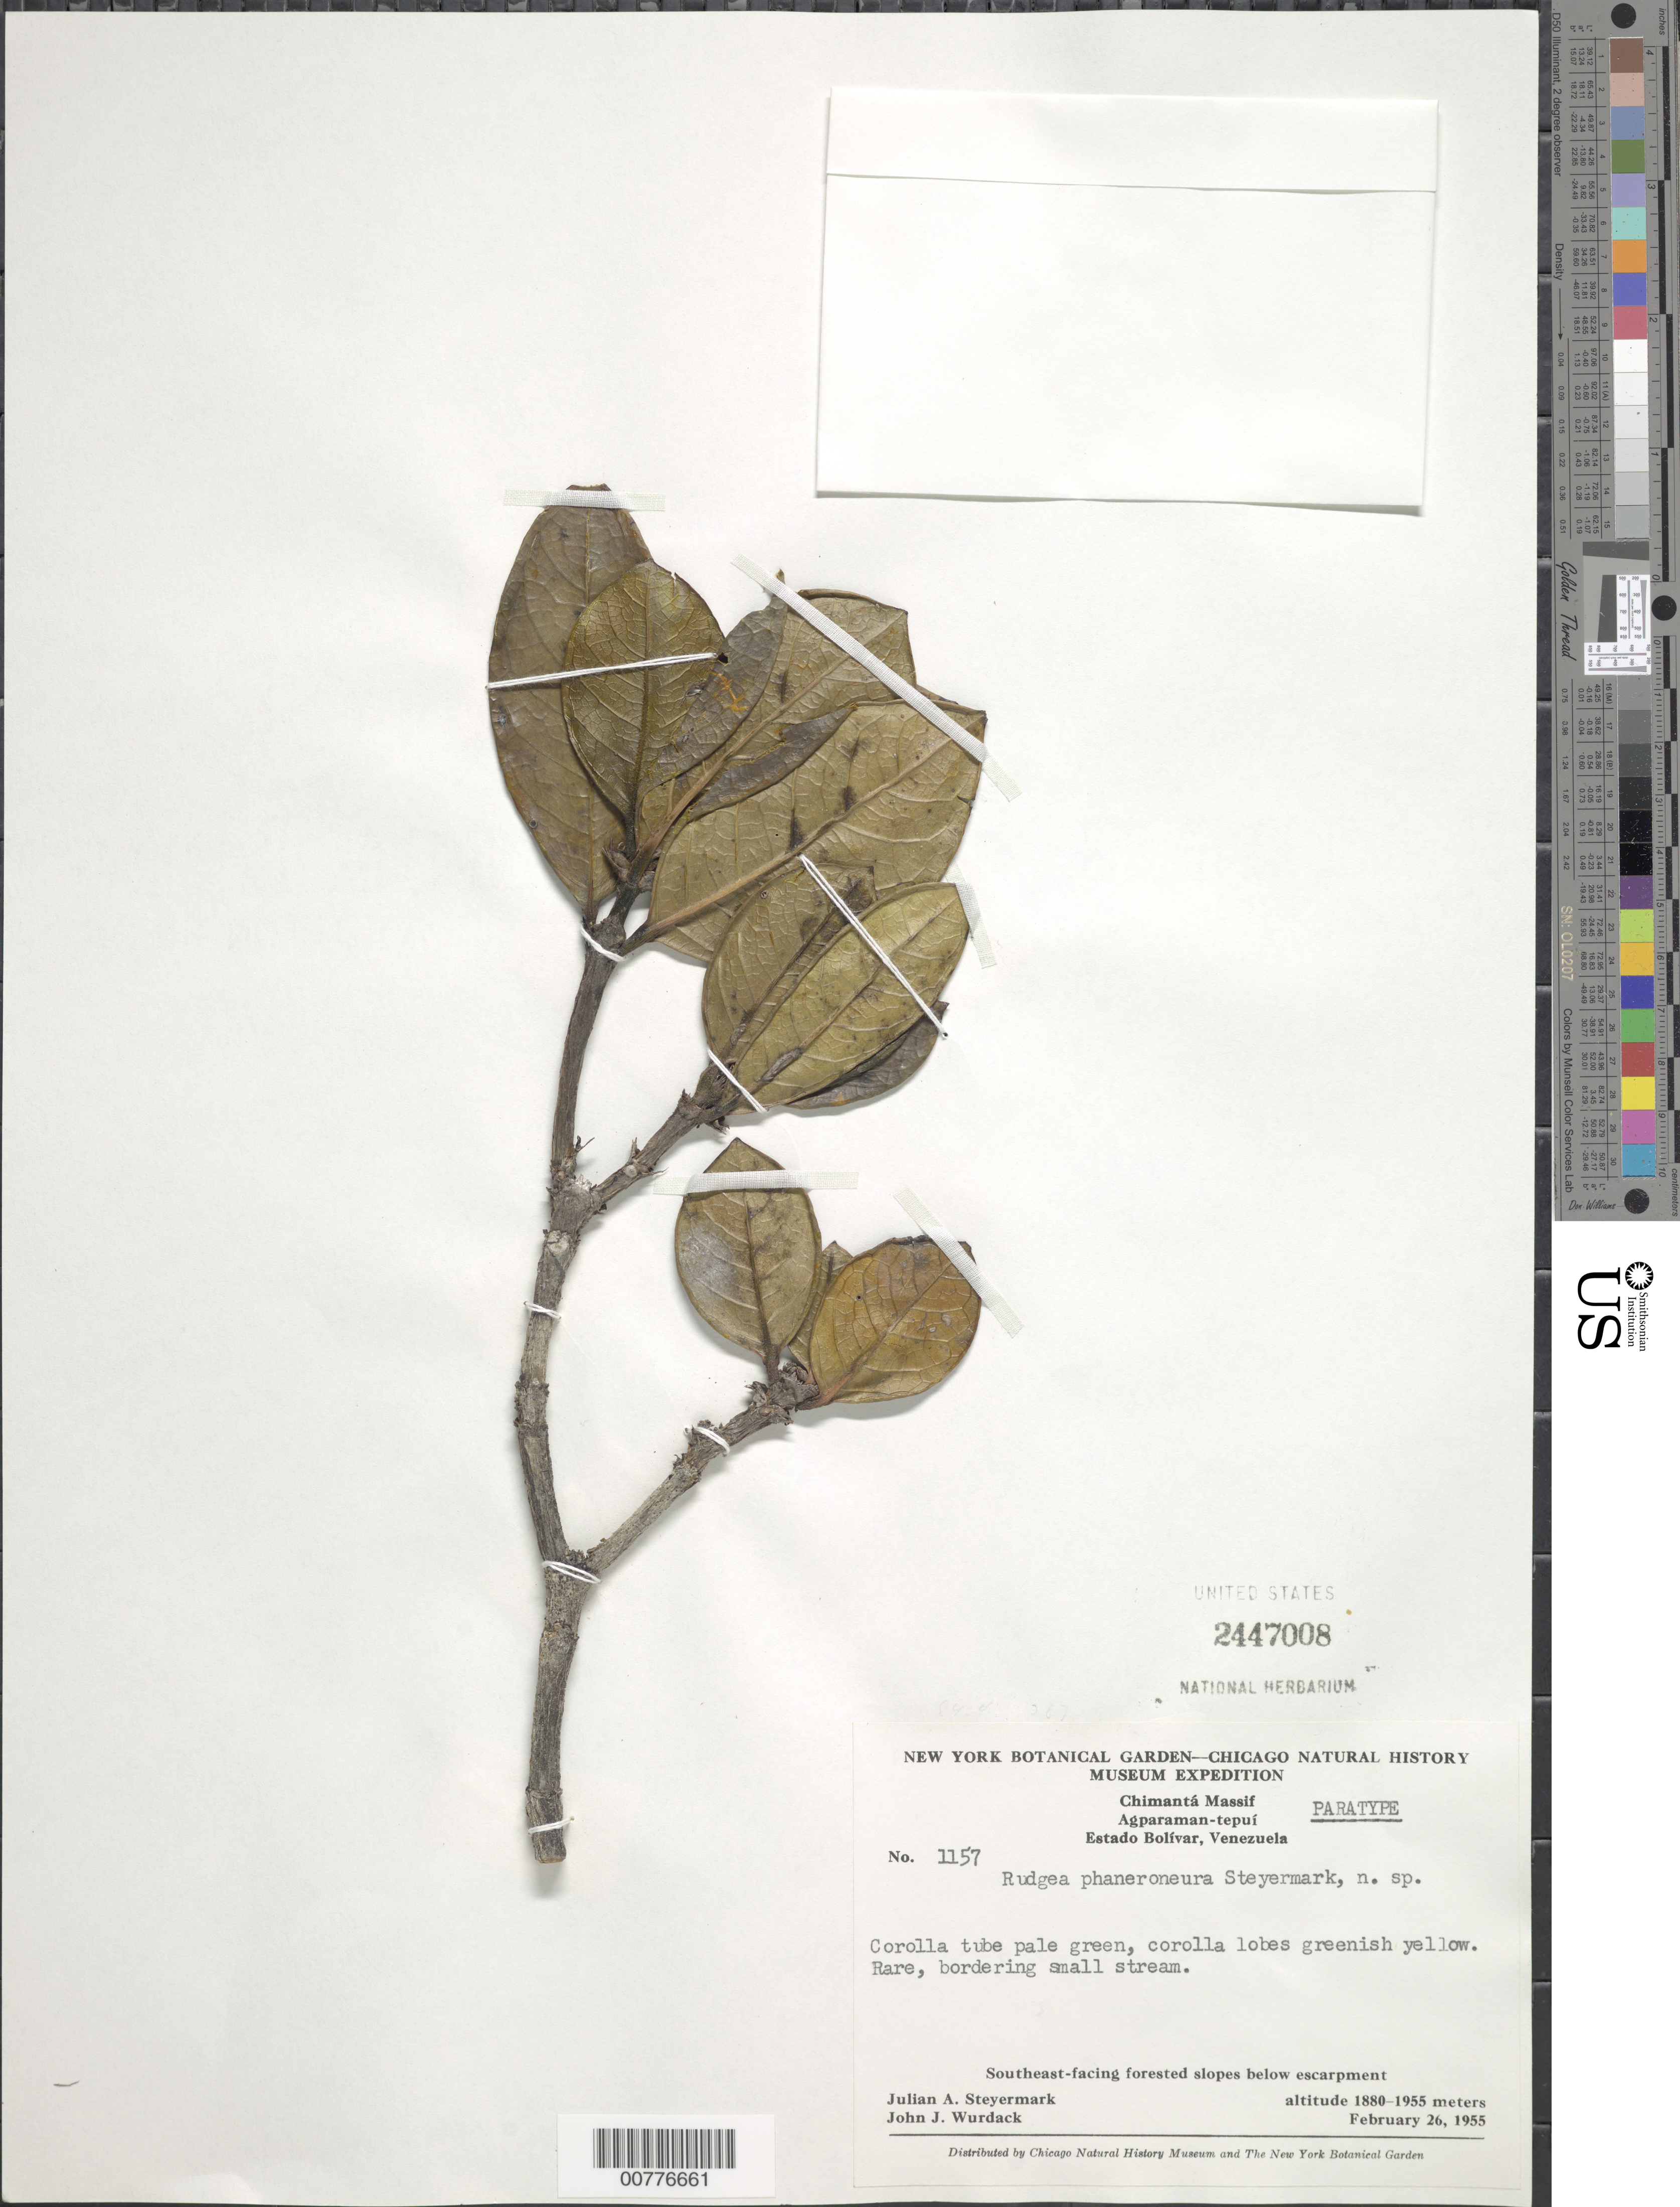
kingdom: Plantae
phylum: Tracheophyta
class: Magnoliopsida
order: Gentianales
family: Rubiaceae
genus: Rudgea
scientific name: Rudgea phaneroneura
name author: Steyerm.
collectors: J. Steyermark & J. J. Wurdack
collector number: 55 1157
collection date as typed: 26-Feb-55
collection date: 1955-02-26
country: Venezuela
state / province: Bolívar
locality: Chimantá Massif, Agparaman-tepuí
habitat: SE-facing forested slopes below escarpment, bordering small stream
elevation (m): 1880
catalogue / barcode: US 2447008